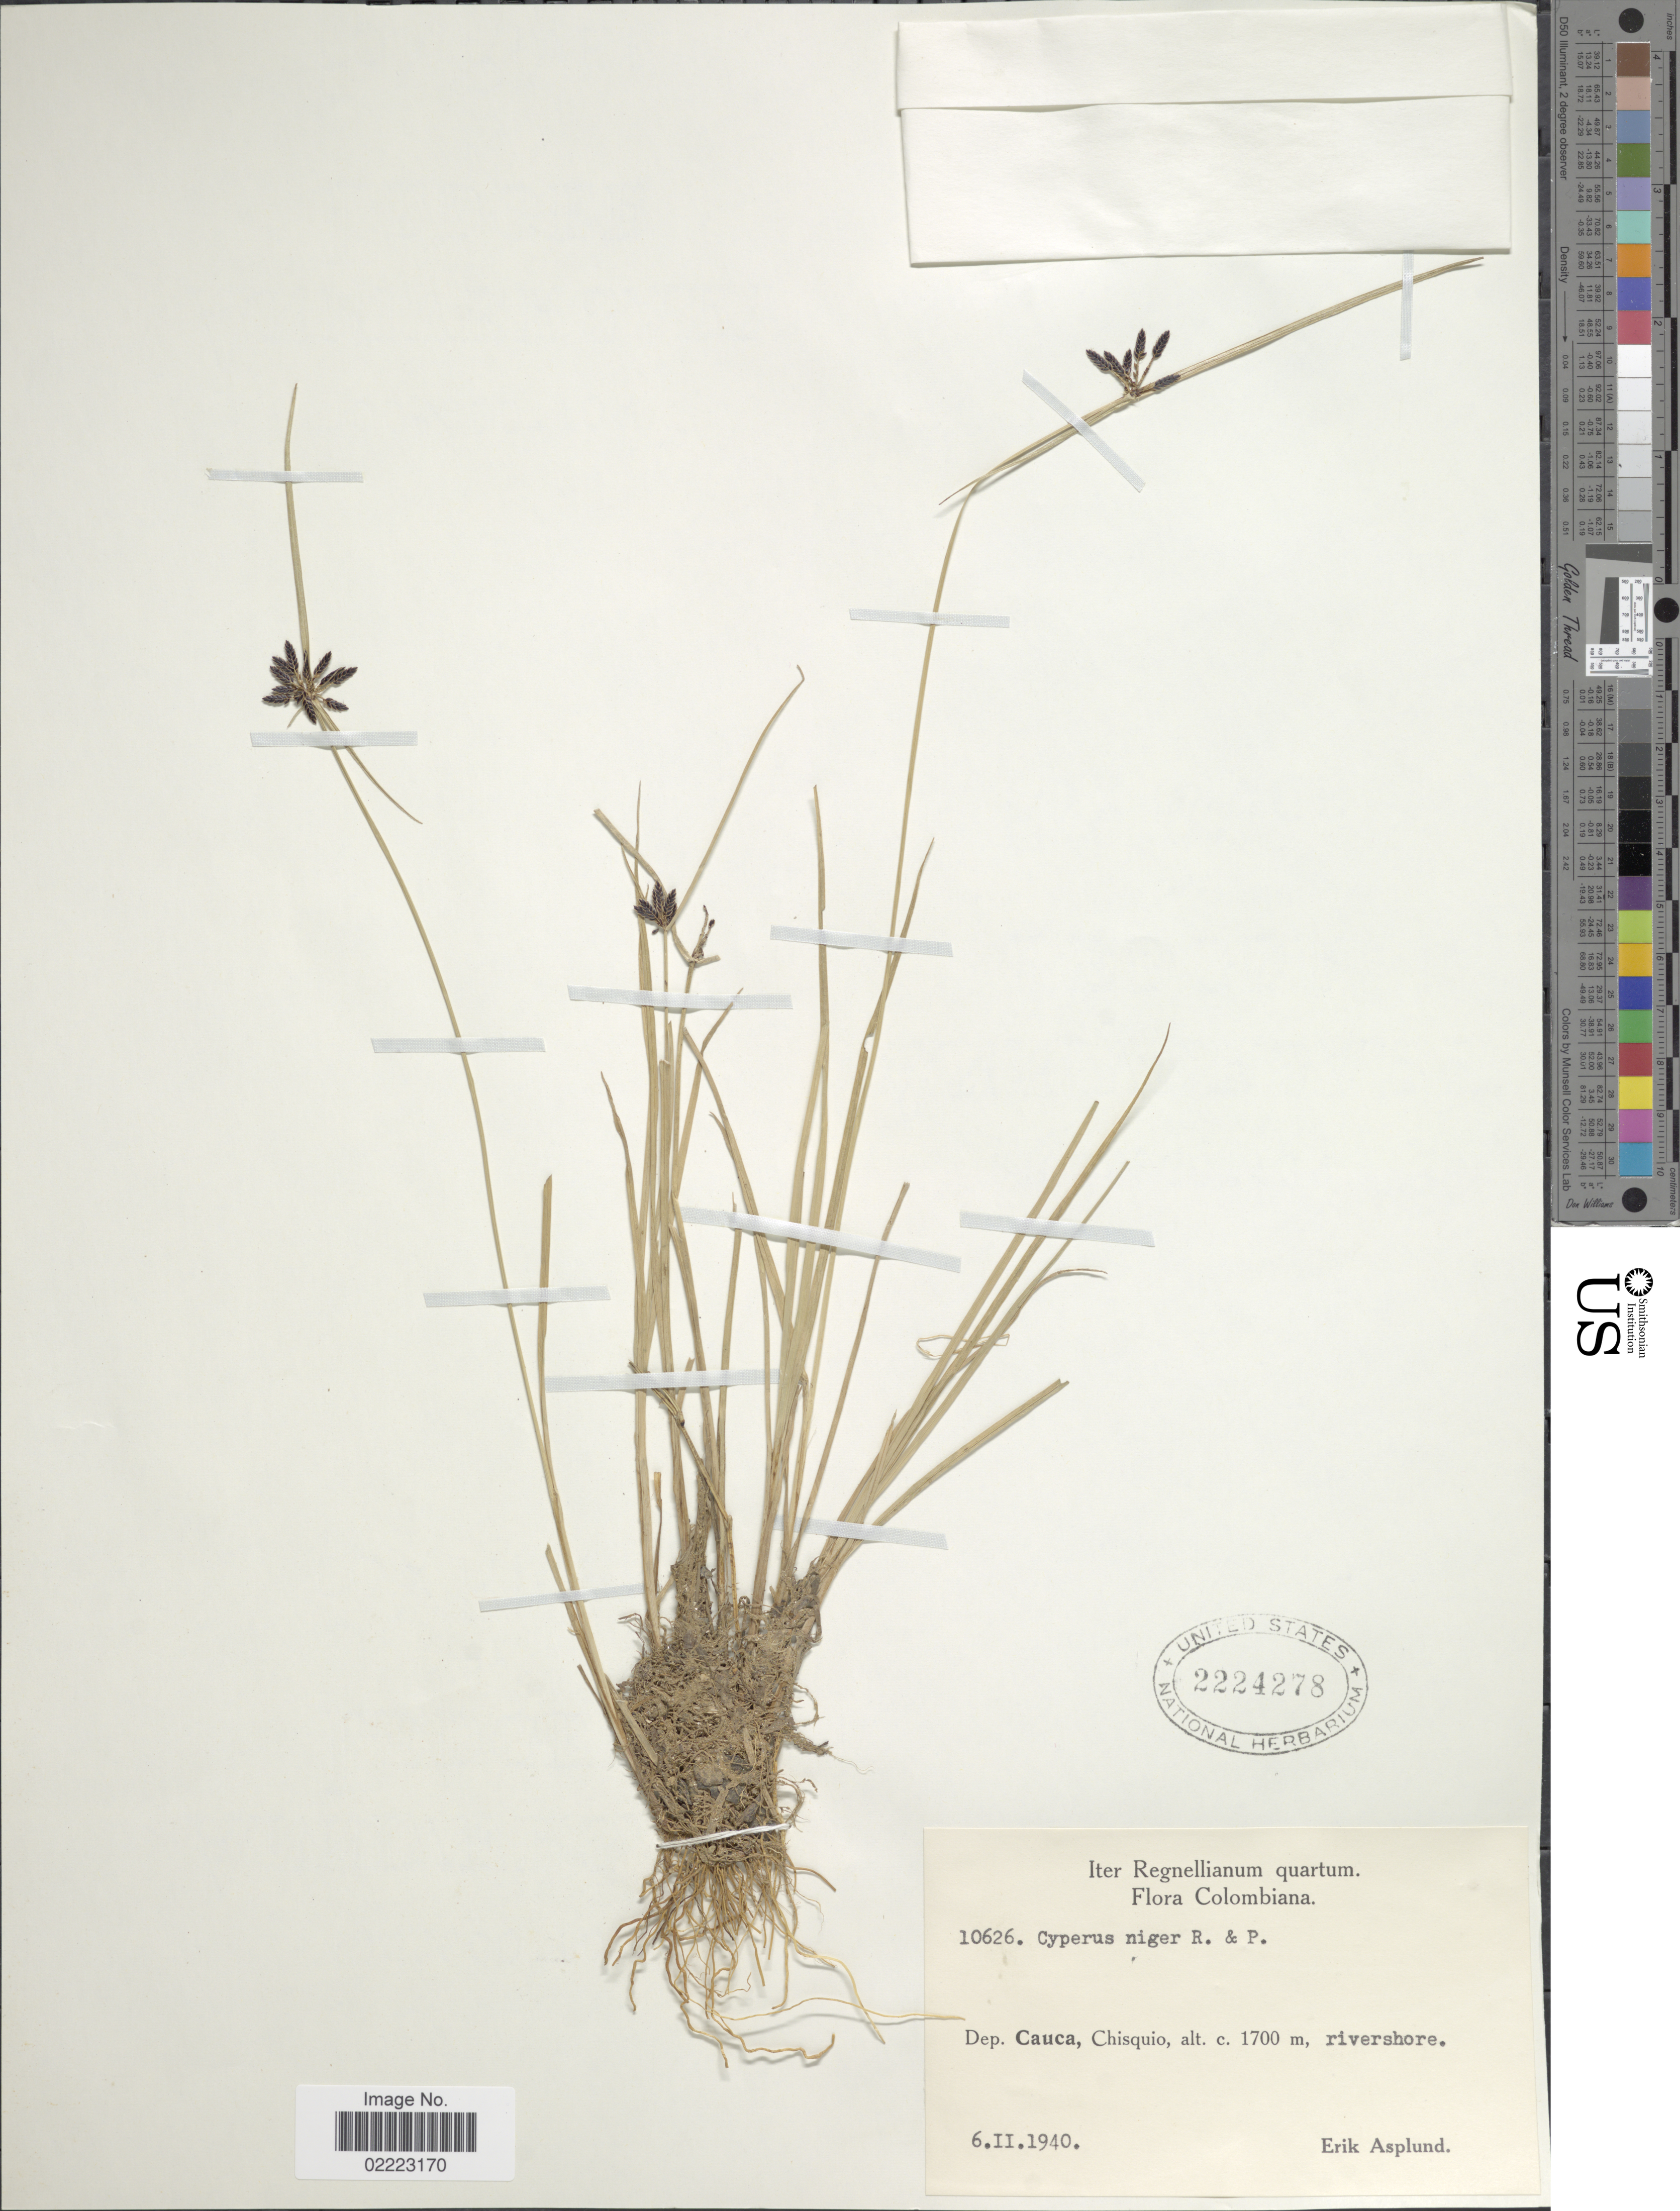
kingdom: Plantae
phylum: Tracheophyta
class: Liliopsida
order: Poales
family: Cyperaceae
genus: Cyperus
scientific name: Cyperus niger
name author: Ruiz & Pav.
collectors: E. Asplund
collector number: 10626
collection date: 1940-02-06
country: Colombia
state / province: Cauca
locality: Dep. Cauca, Chisquio, rivershore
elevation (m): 1700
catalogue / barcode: US 2224278